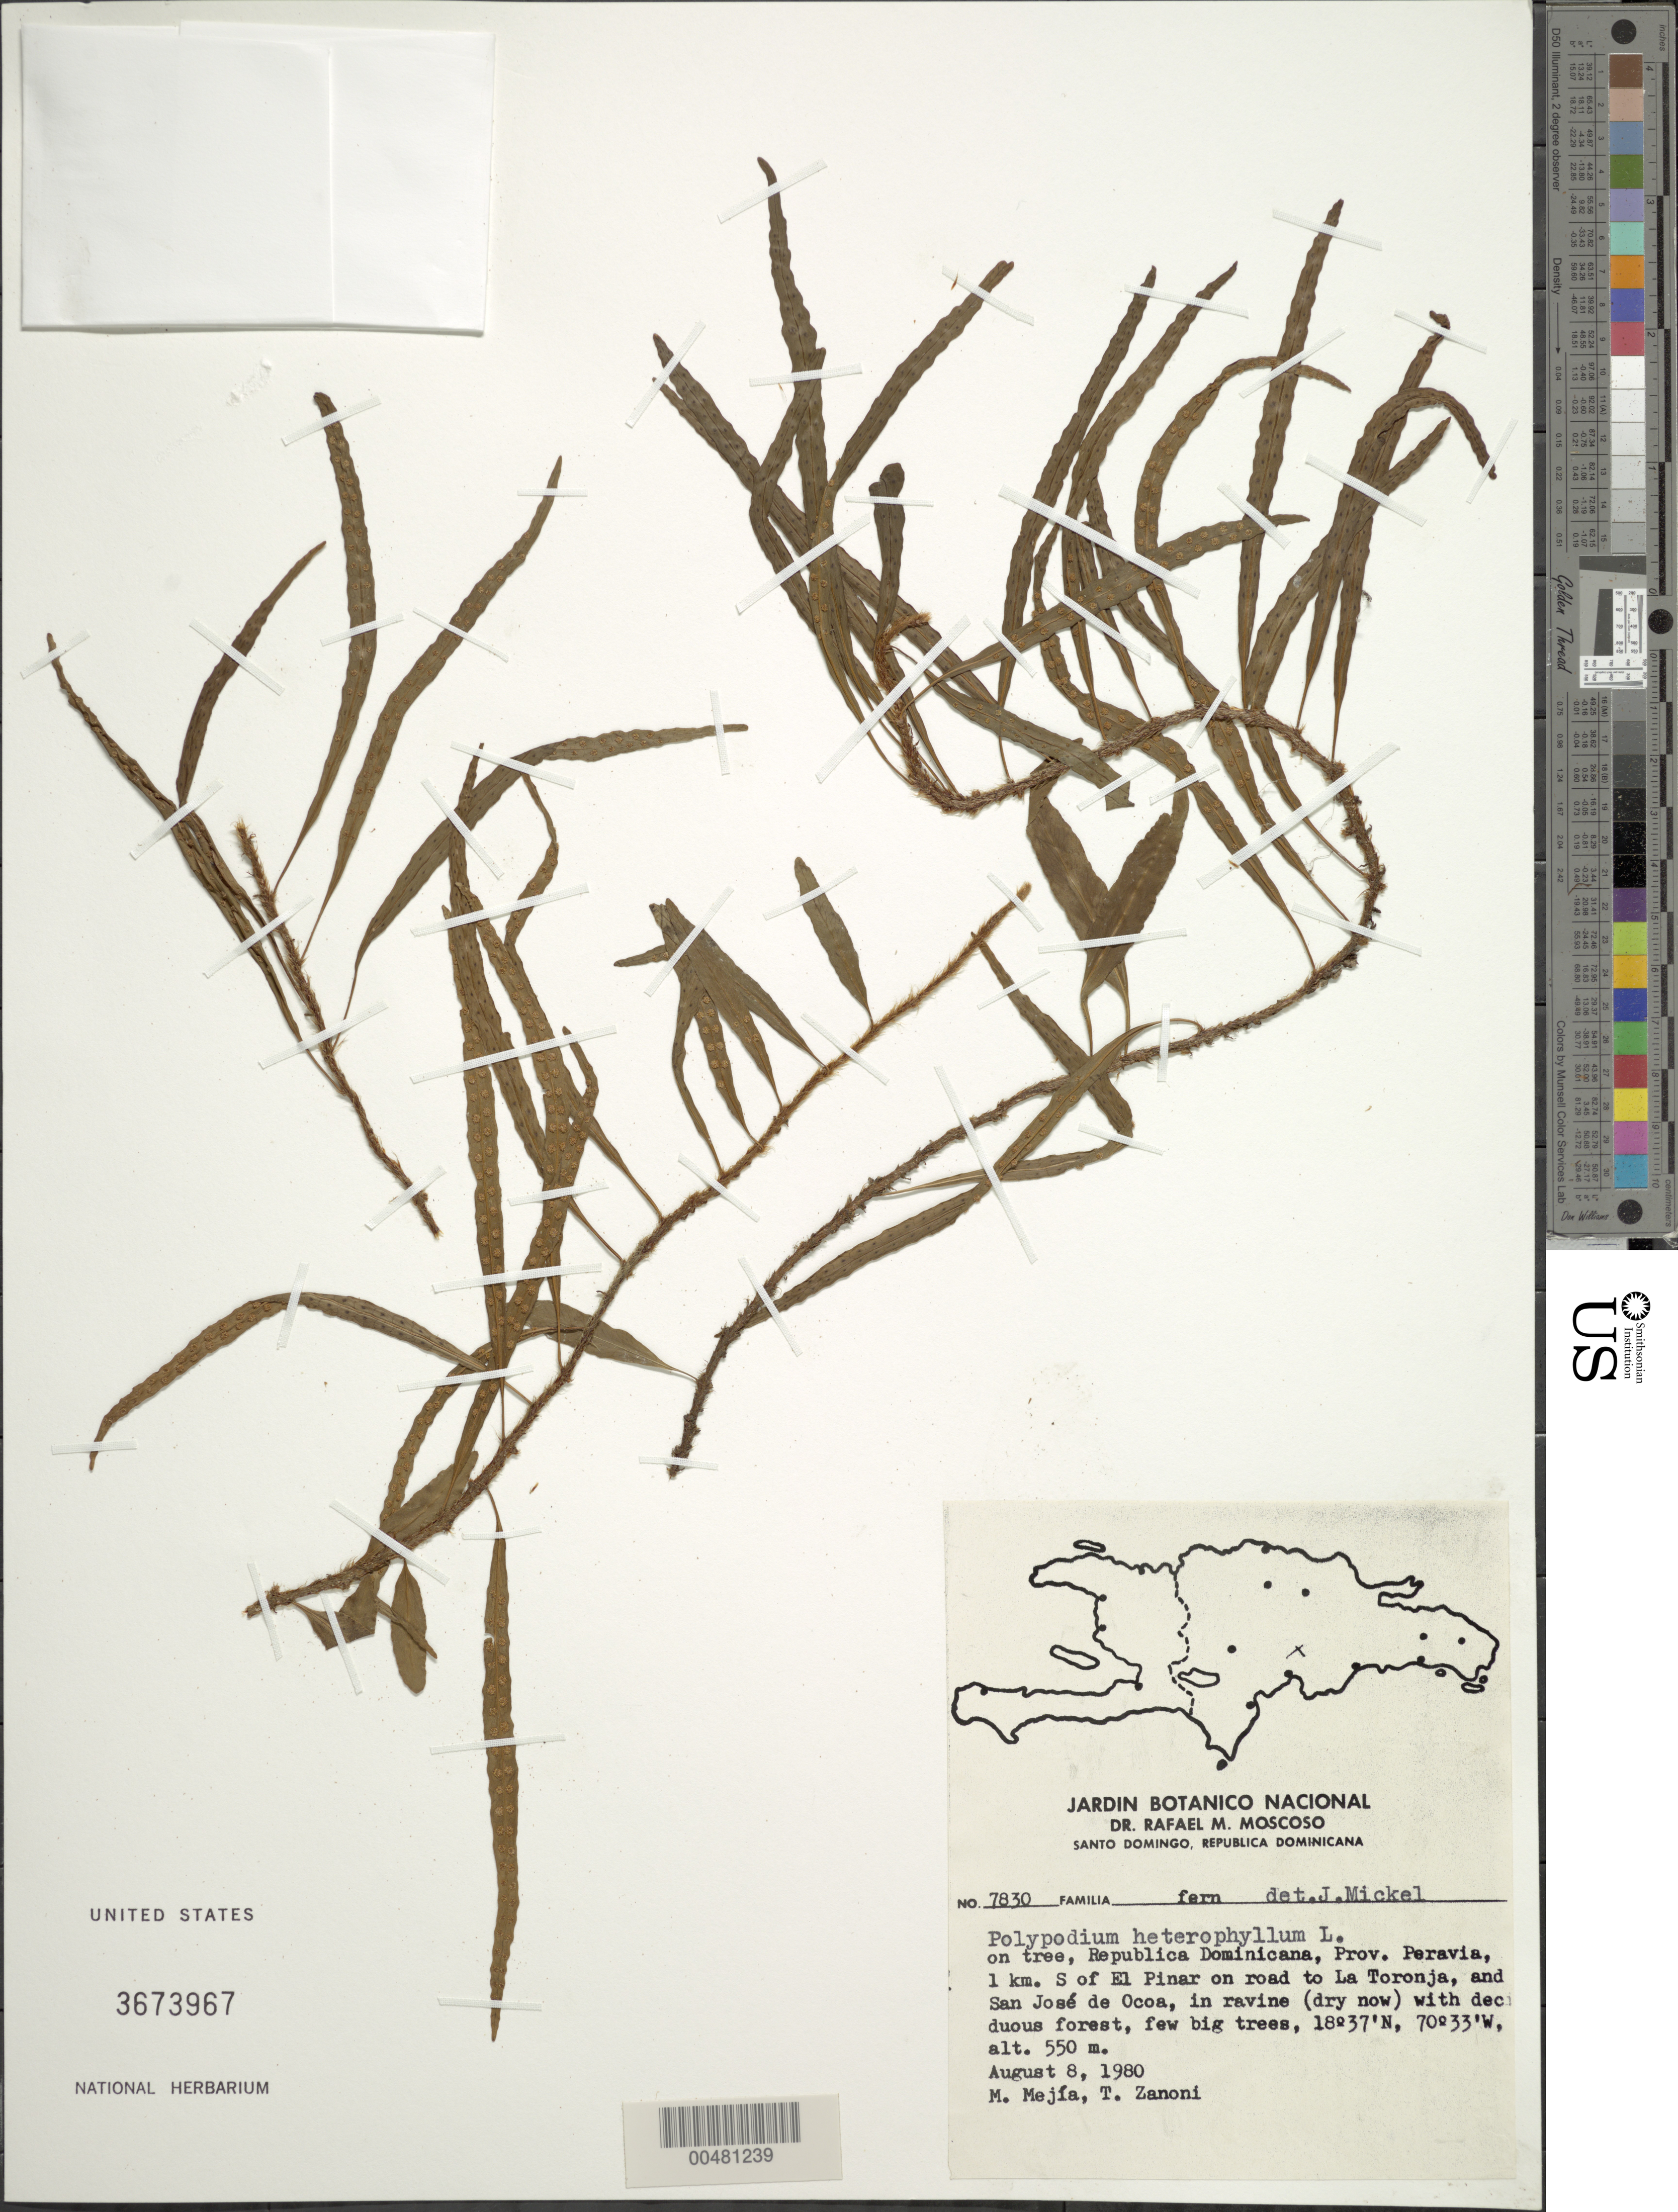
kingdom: Plantae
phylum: Tracheophyta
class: Polypodiopsida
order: Polypodiales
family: Polypodiaceae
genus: Microgramma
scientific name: Microgramma heterophylla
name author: (L.) Wherry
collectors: M. Mejia & T. A. Zanoni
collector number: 7830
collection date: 1980-08-08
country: Dominican Republic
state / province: Peravia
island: Hispaniola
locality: El Pinar, 1 km S, on road to La Toronja and San José de Ocoa.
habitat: On tree.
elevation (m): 550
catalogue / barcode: US 3673967